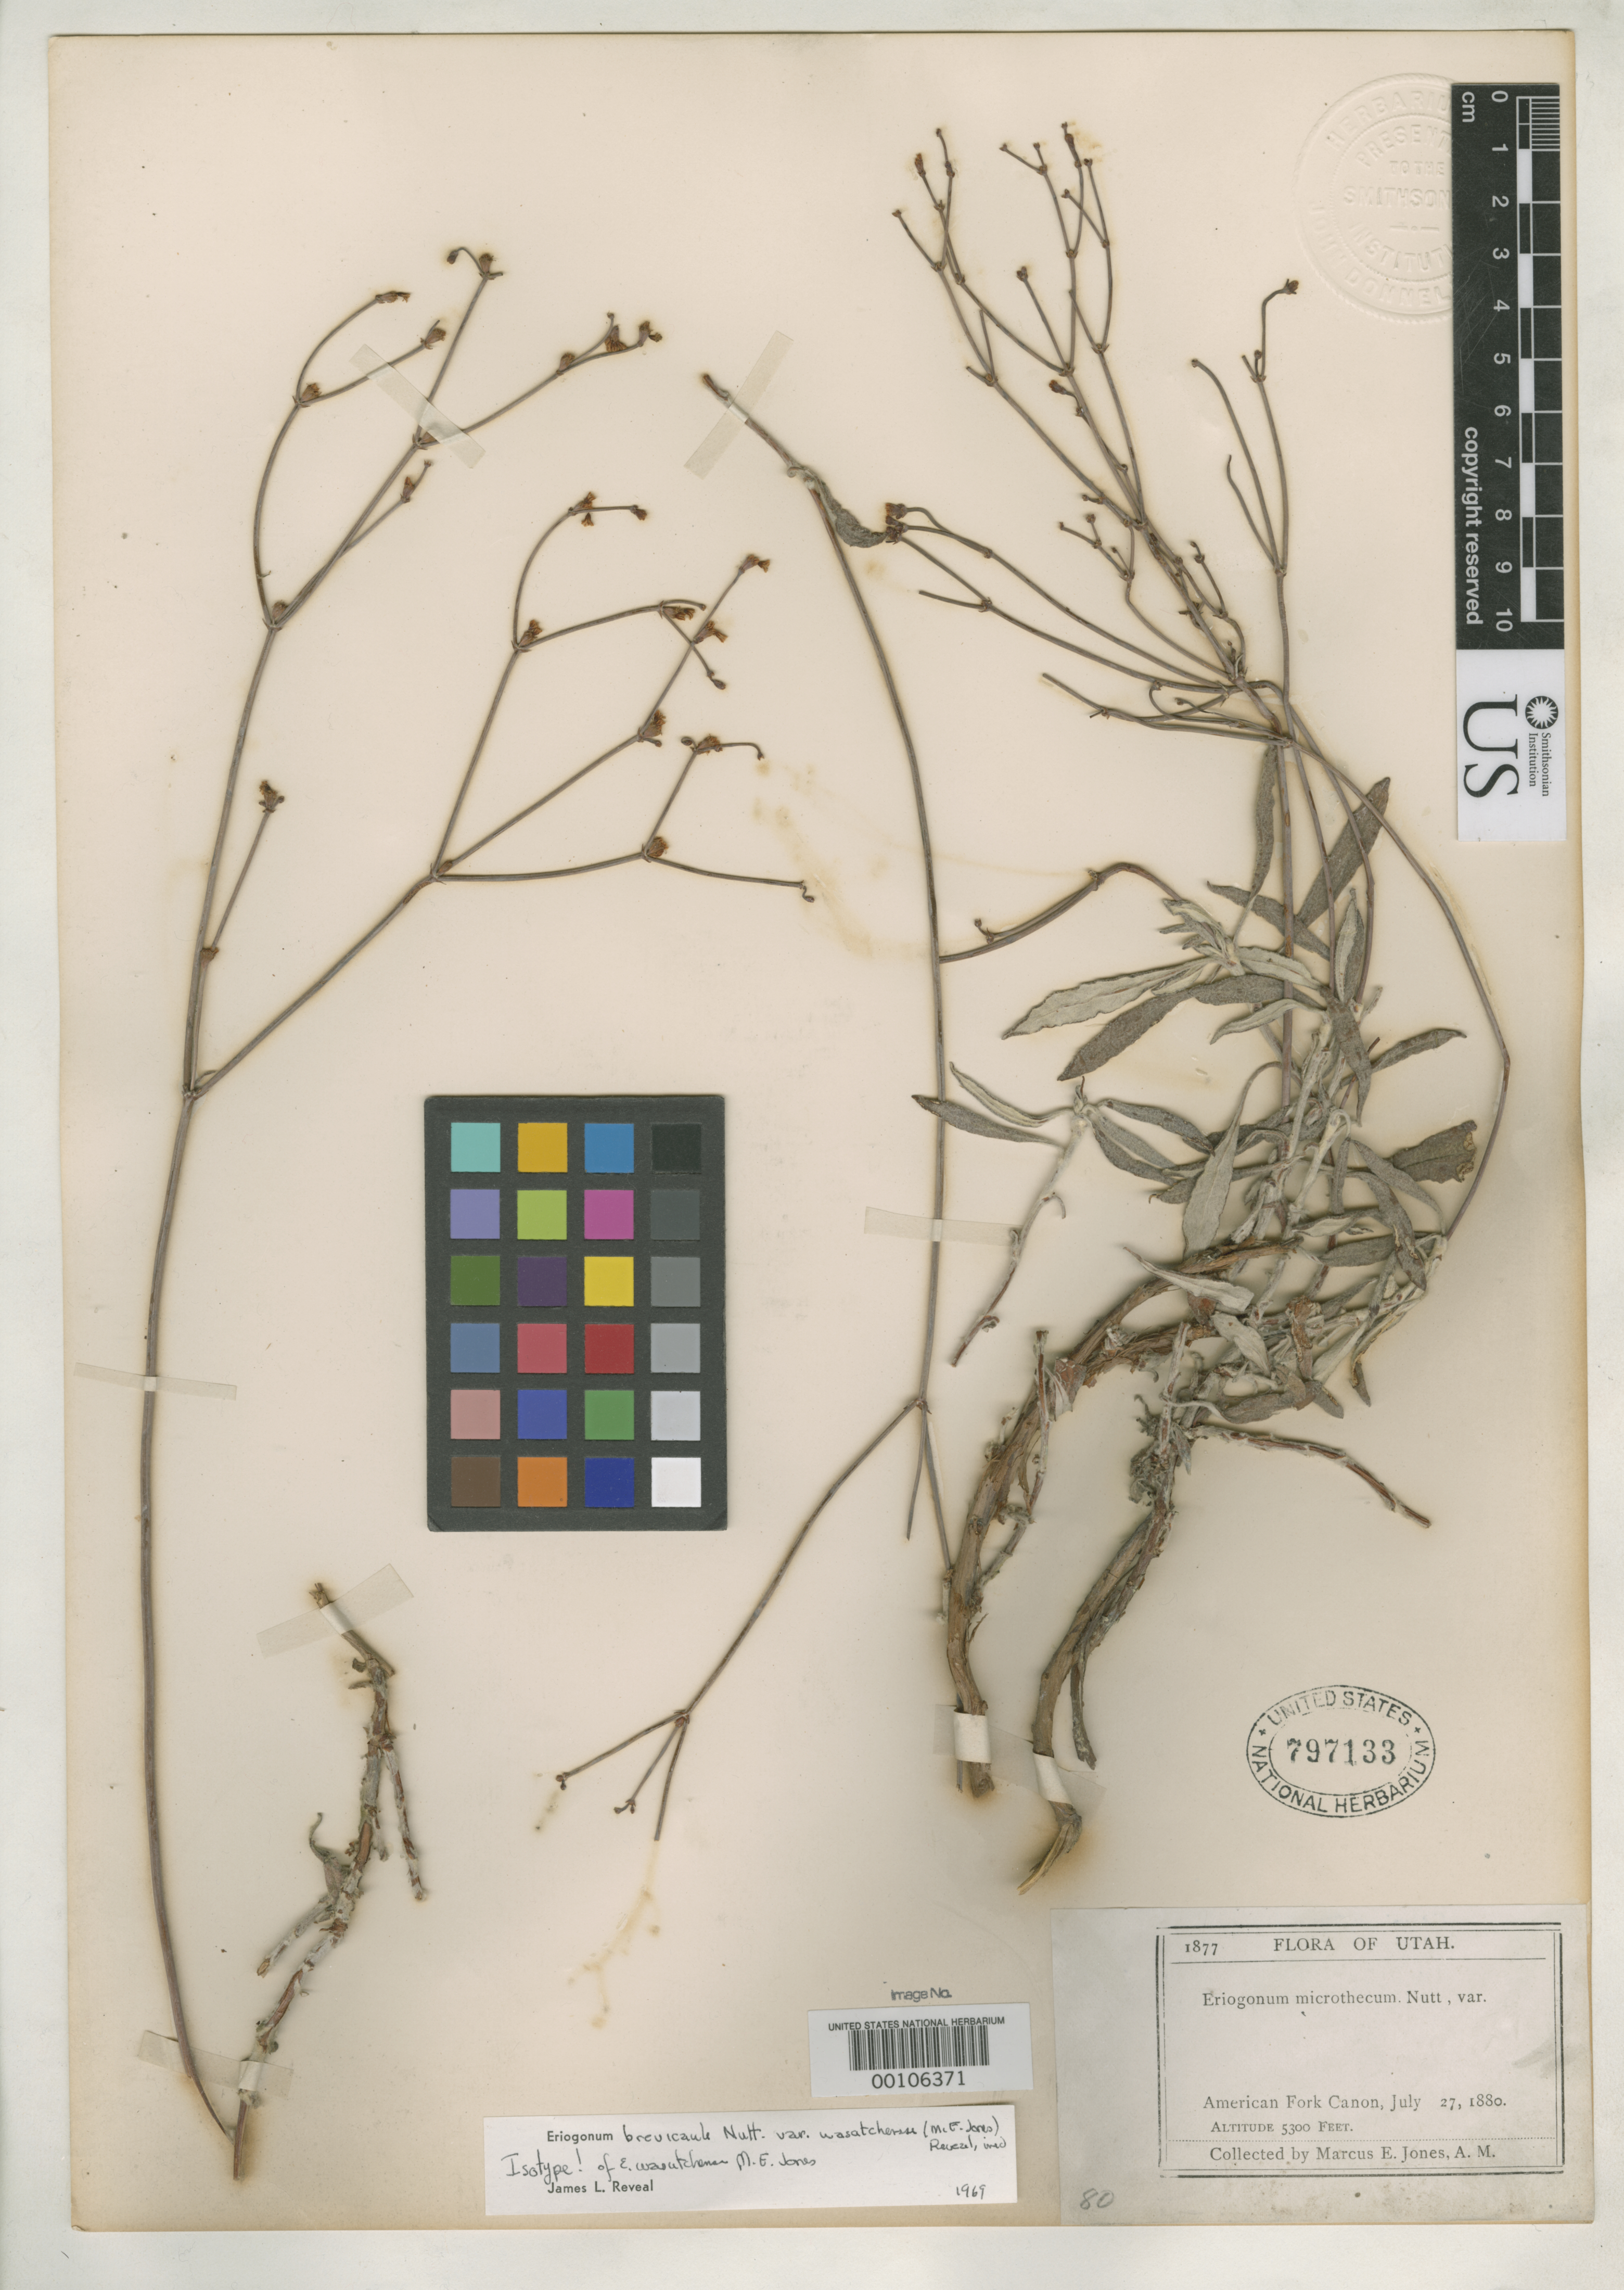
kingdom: Plantae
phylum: Tracheophyta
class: Magnoliopsida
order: Caryophyllales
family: Polygonaceae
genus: Eriogonum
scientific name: Eriogonum wasatchense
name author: M.E. Jones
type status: Isolectotype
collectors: M. E. Jones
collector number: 1877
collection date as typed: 27 Jul 1880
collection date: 1880-07-27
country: United States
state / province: Utah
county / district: Utah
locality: American Fork Canyon.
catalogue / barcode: US 797133